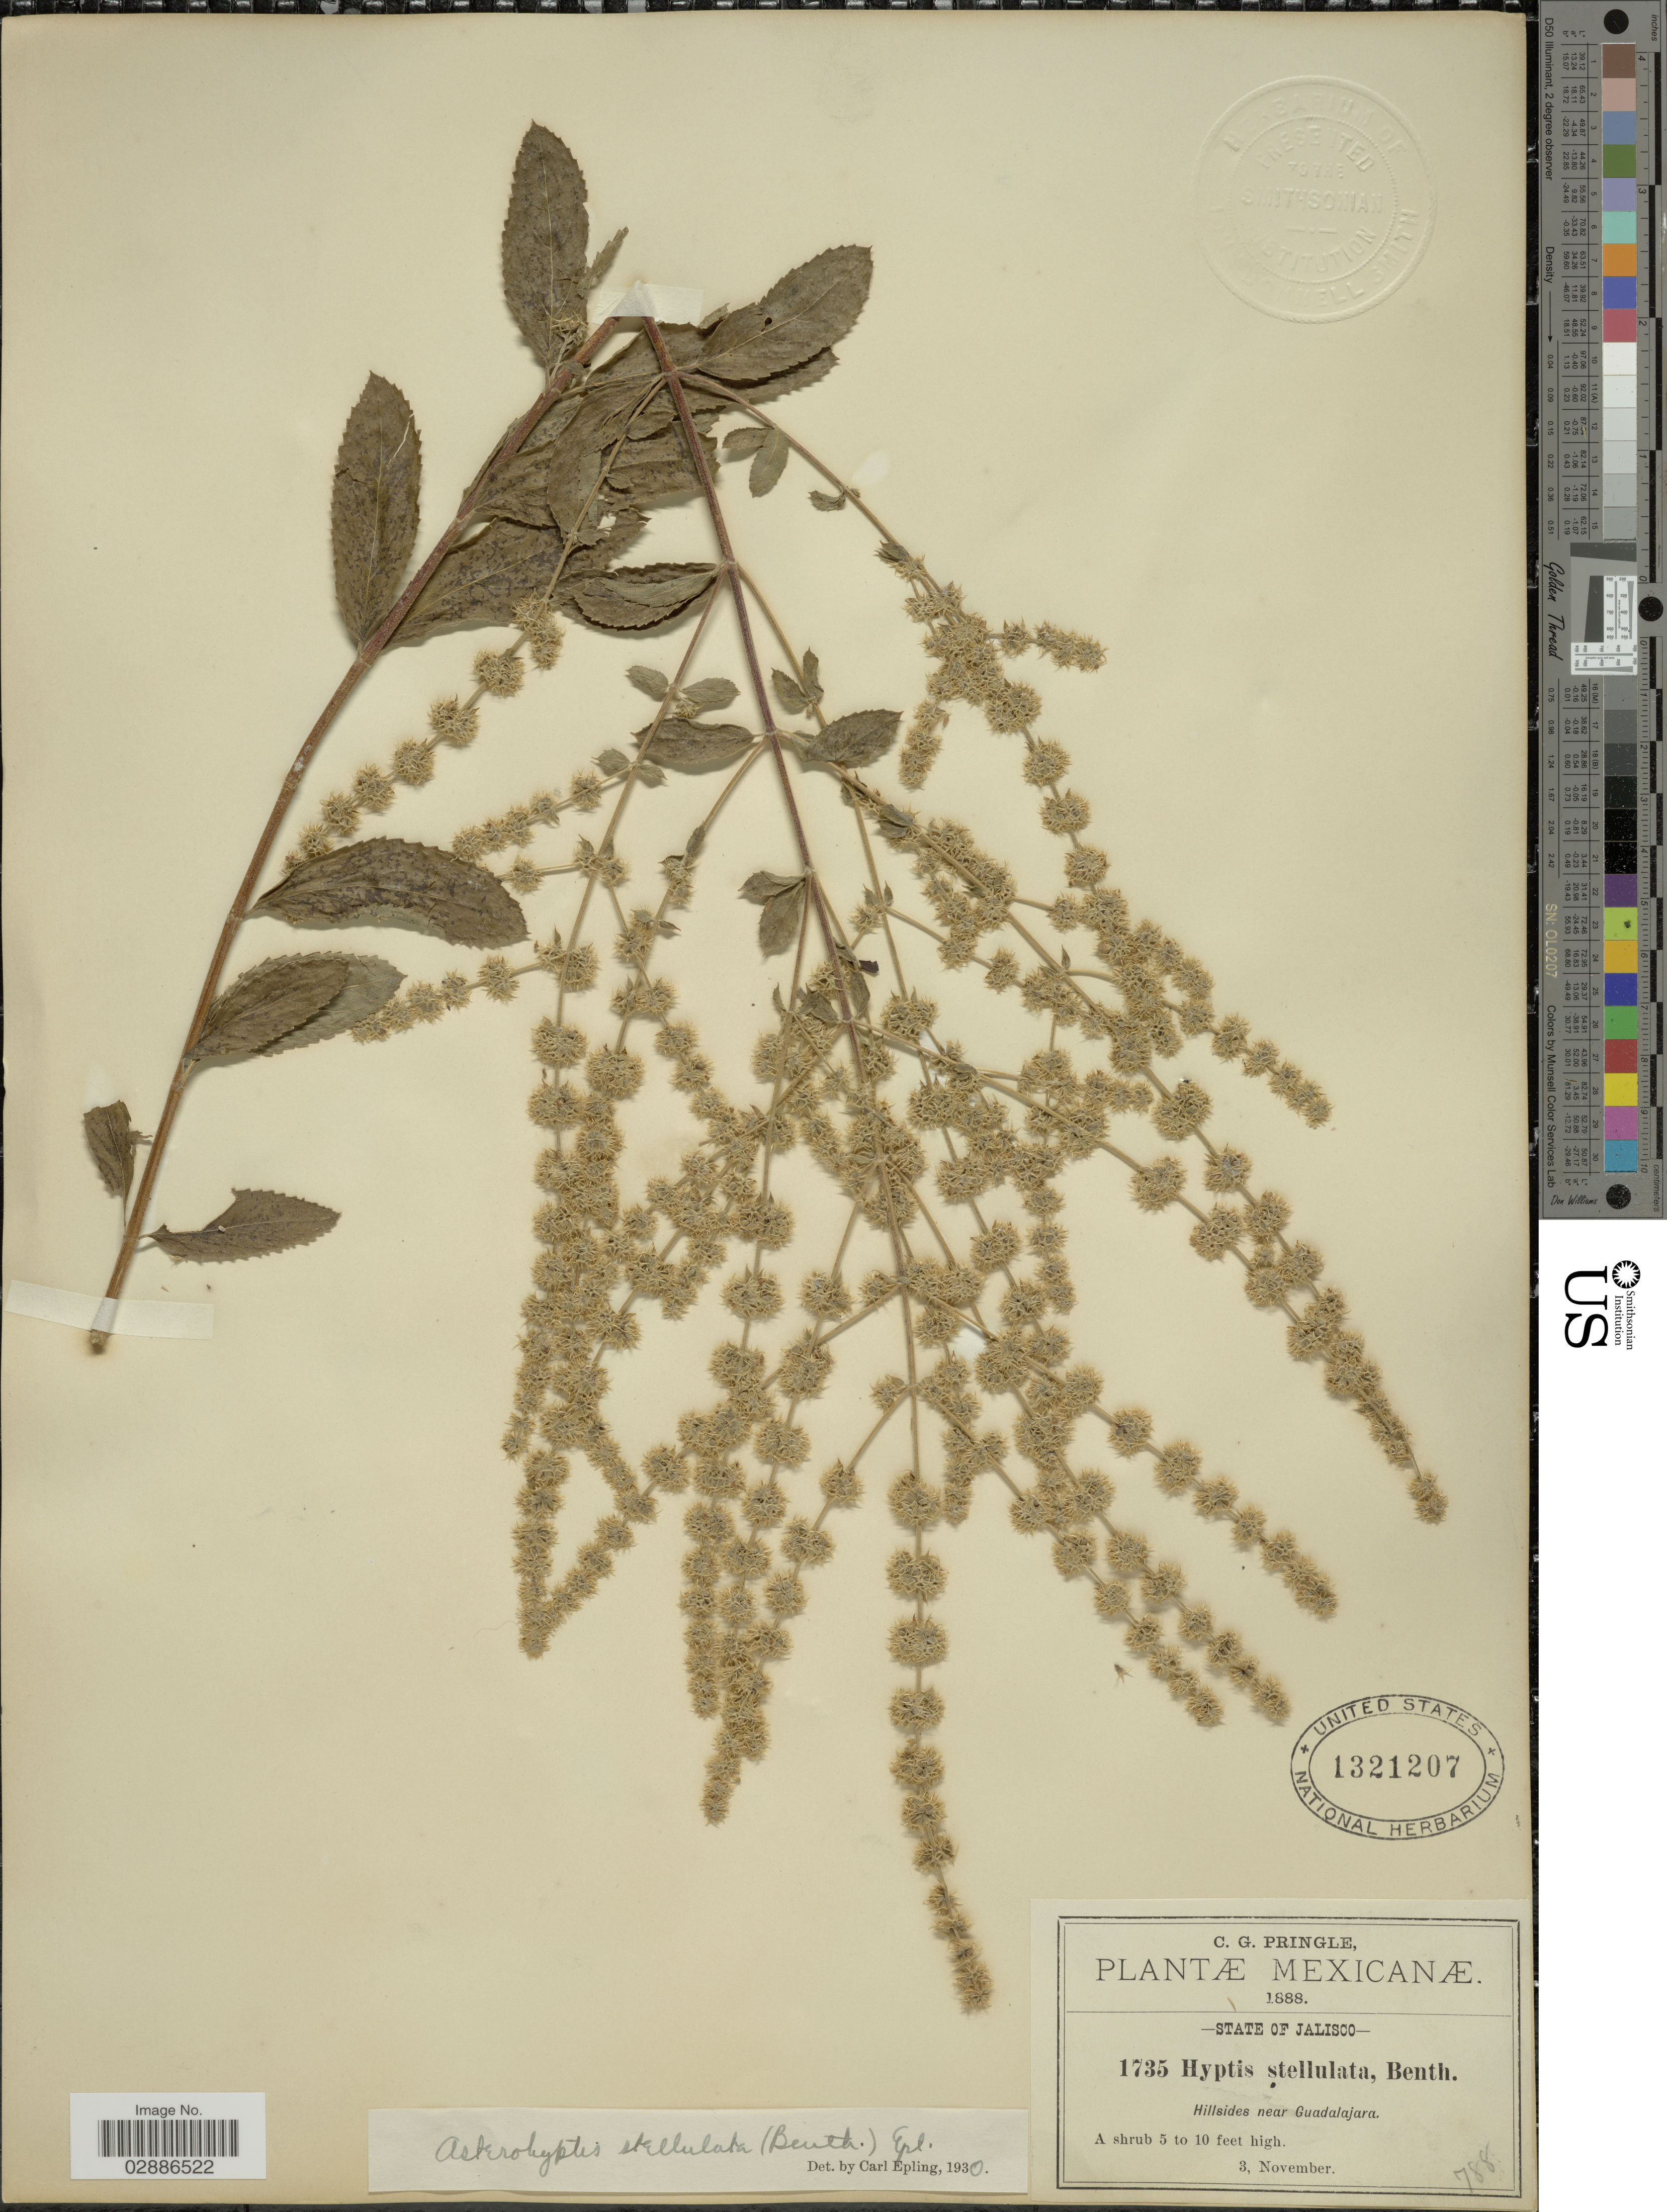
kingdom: Plantae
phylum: Tracheophyta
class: Magnoliopsida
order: Lamiales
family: Lamiaceae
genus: Asterohyptis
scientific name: Asterohyptis stellulata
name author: (Benth.) Epling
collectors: C. G. Pringle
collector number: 1735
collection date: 1888-11-03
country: Mexico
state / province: Jalisco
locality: Hillsides near Guadalajara, State of Jalisco.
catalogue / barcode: US 1321207